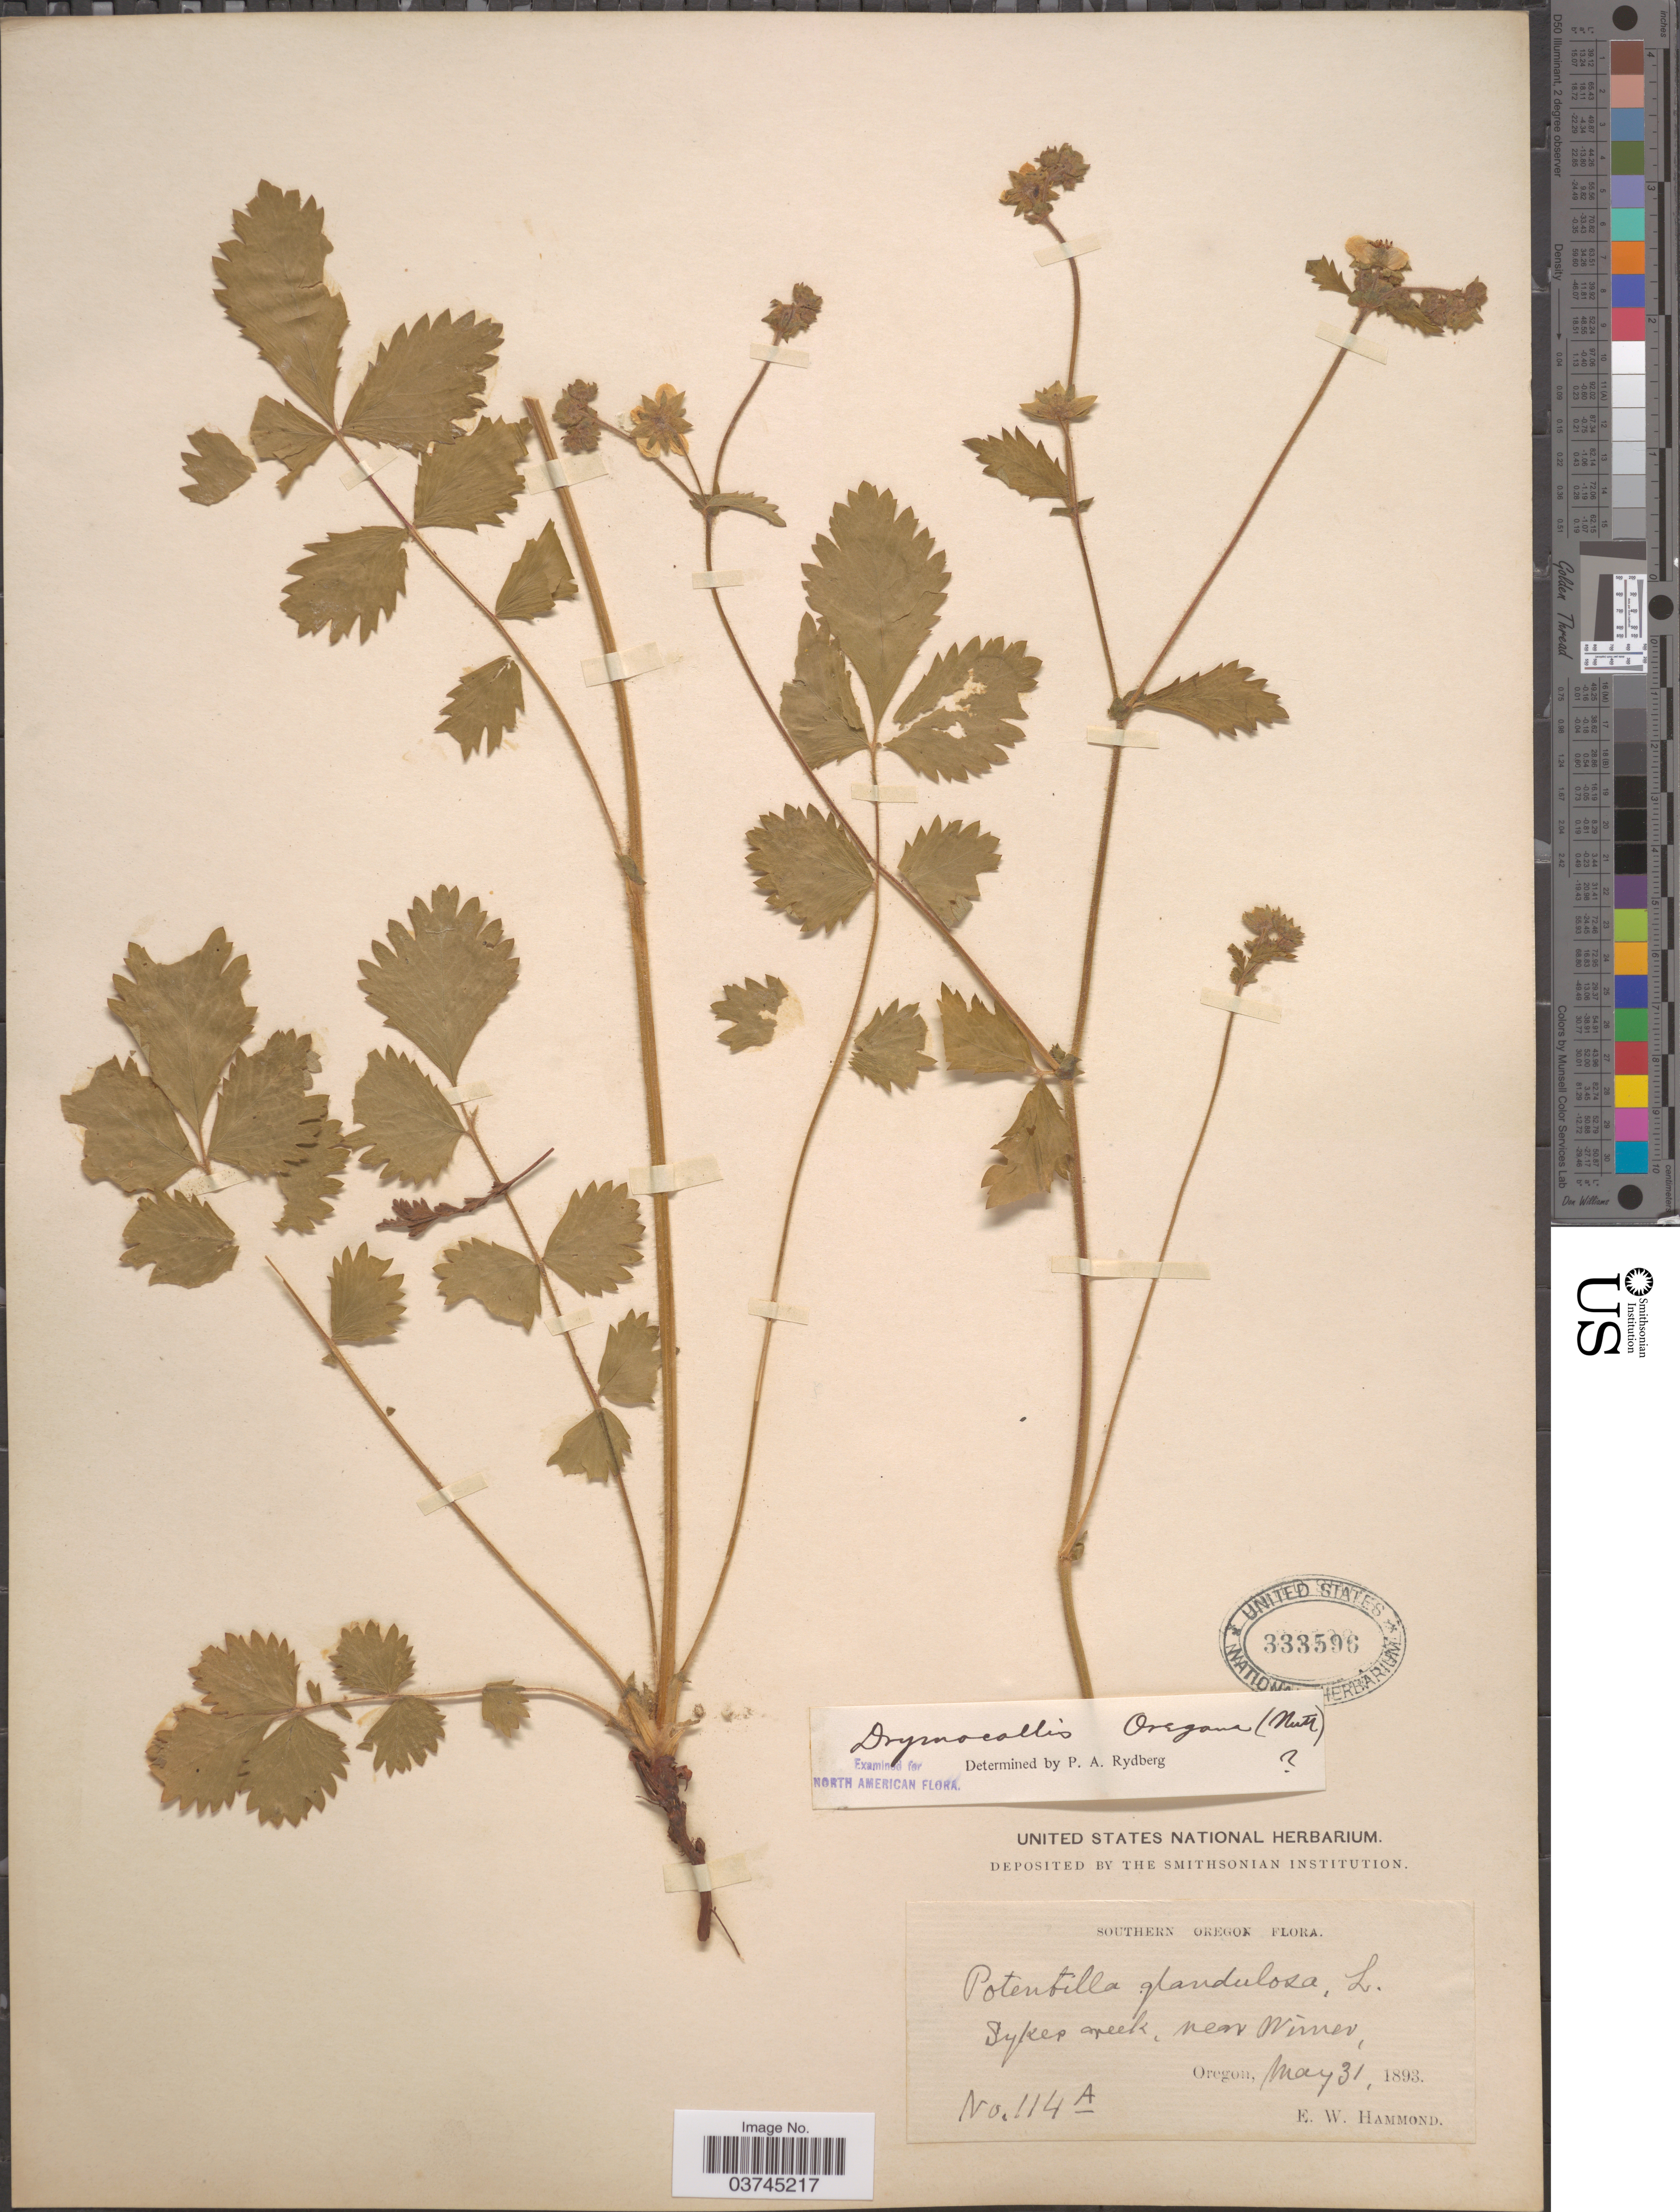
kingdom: Plantae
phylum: Tracheophyta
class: Magnoliopsida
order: Rosales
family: Rosaceae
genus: Drymocallis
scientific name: Drymocallis glandulosa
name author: (Lindl.) Rydb.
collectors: E. Hammond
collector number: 114A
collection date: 1893-05-31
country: United States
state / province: Oregon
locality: Southern Oregon. Sykes creek, near Wimer.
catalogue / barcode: US 333596